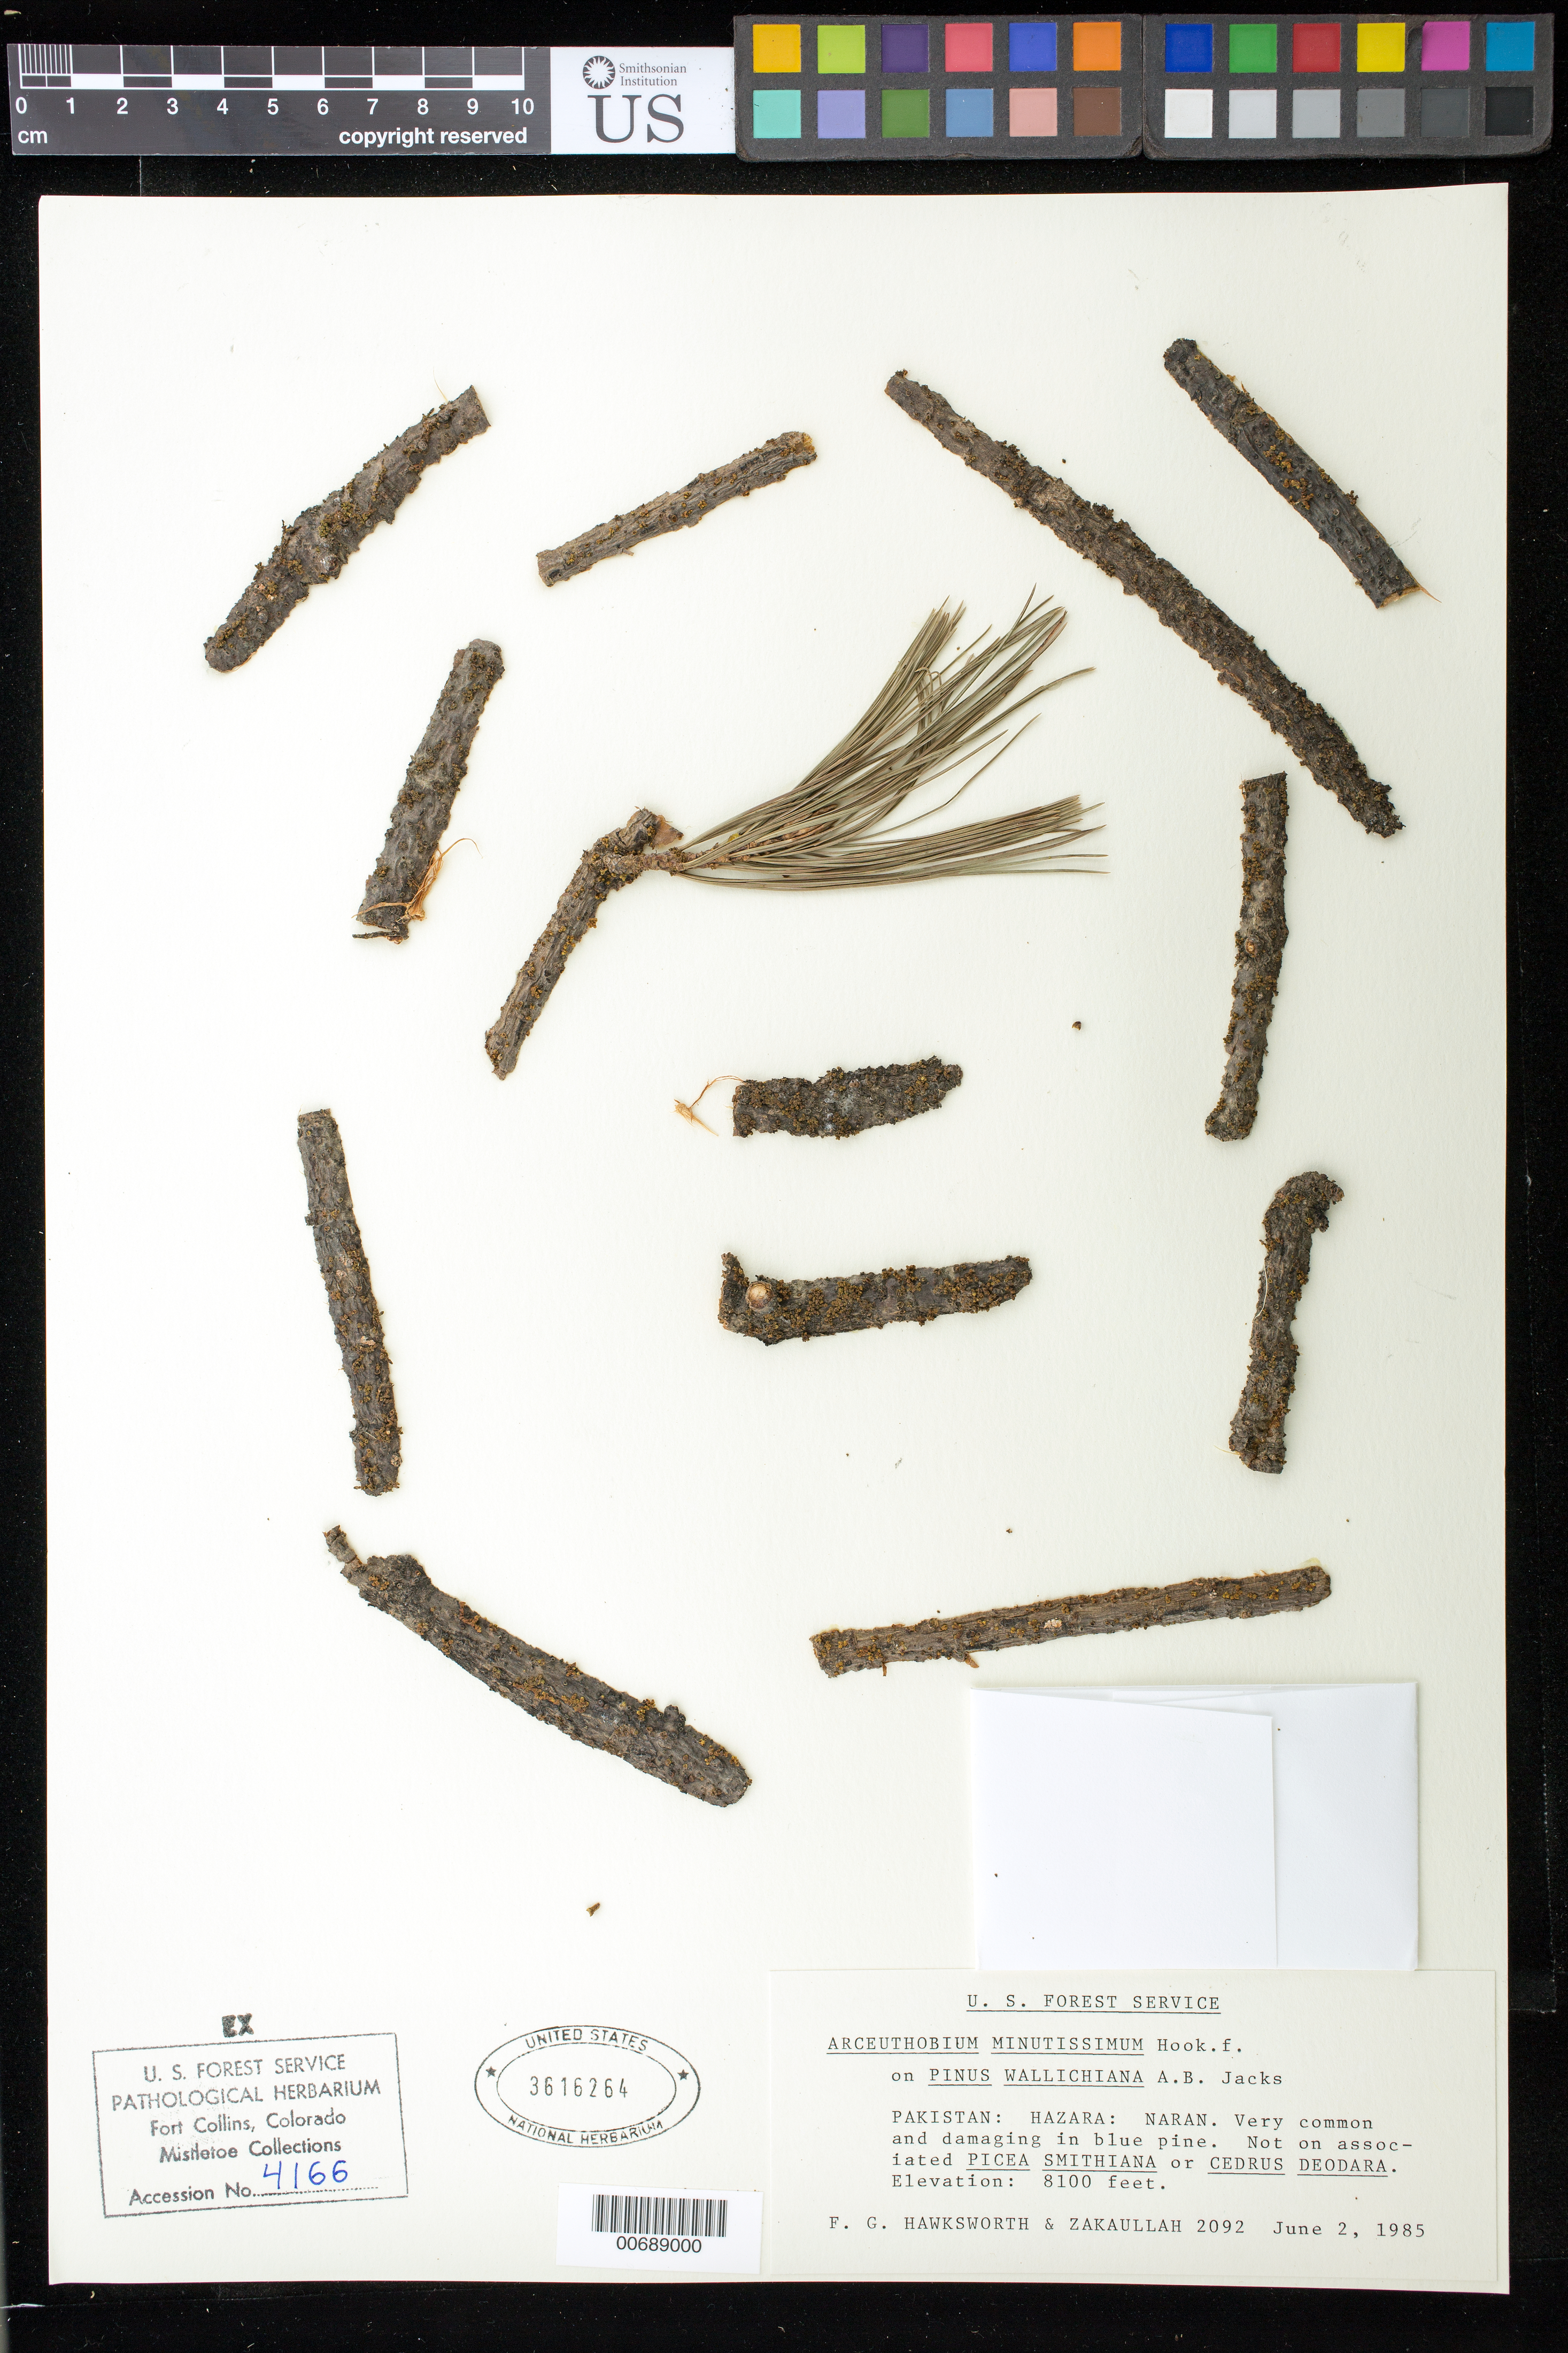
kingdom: Plantae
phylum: Tracheophyta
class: Magnoliopsida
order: Santalales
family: Viscaceae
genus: Arceuthobium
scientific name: Arceuthobium minutissimum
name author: Hook. f.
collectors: F. G. Hawksworth & Zakaullah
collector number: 2092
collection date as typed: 2 Jun 1985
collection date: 1985-06-02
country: Pakistan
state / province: Khyber Pakhtunkhwa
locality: Hazara. Naran.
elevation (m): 2469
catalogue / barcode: US 3616264-2